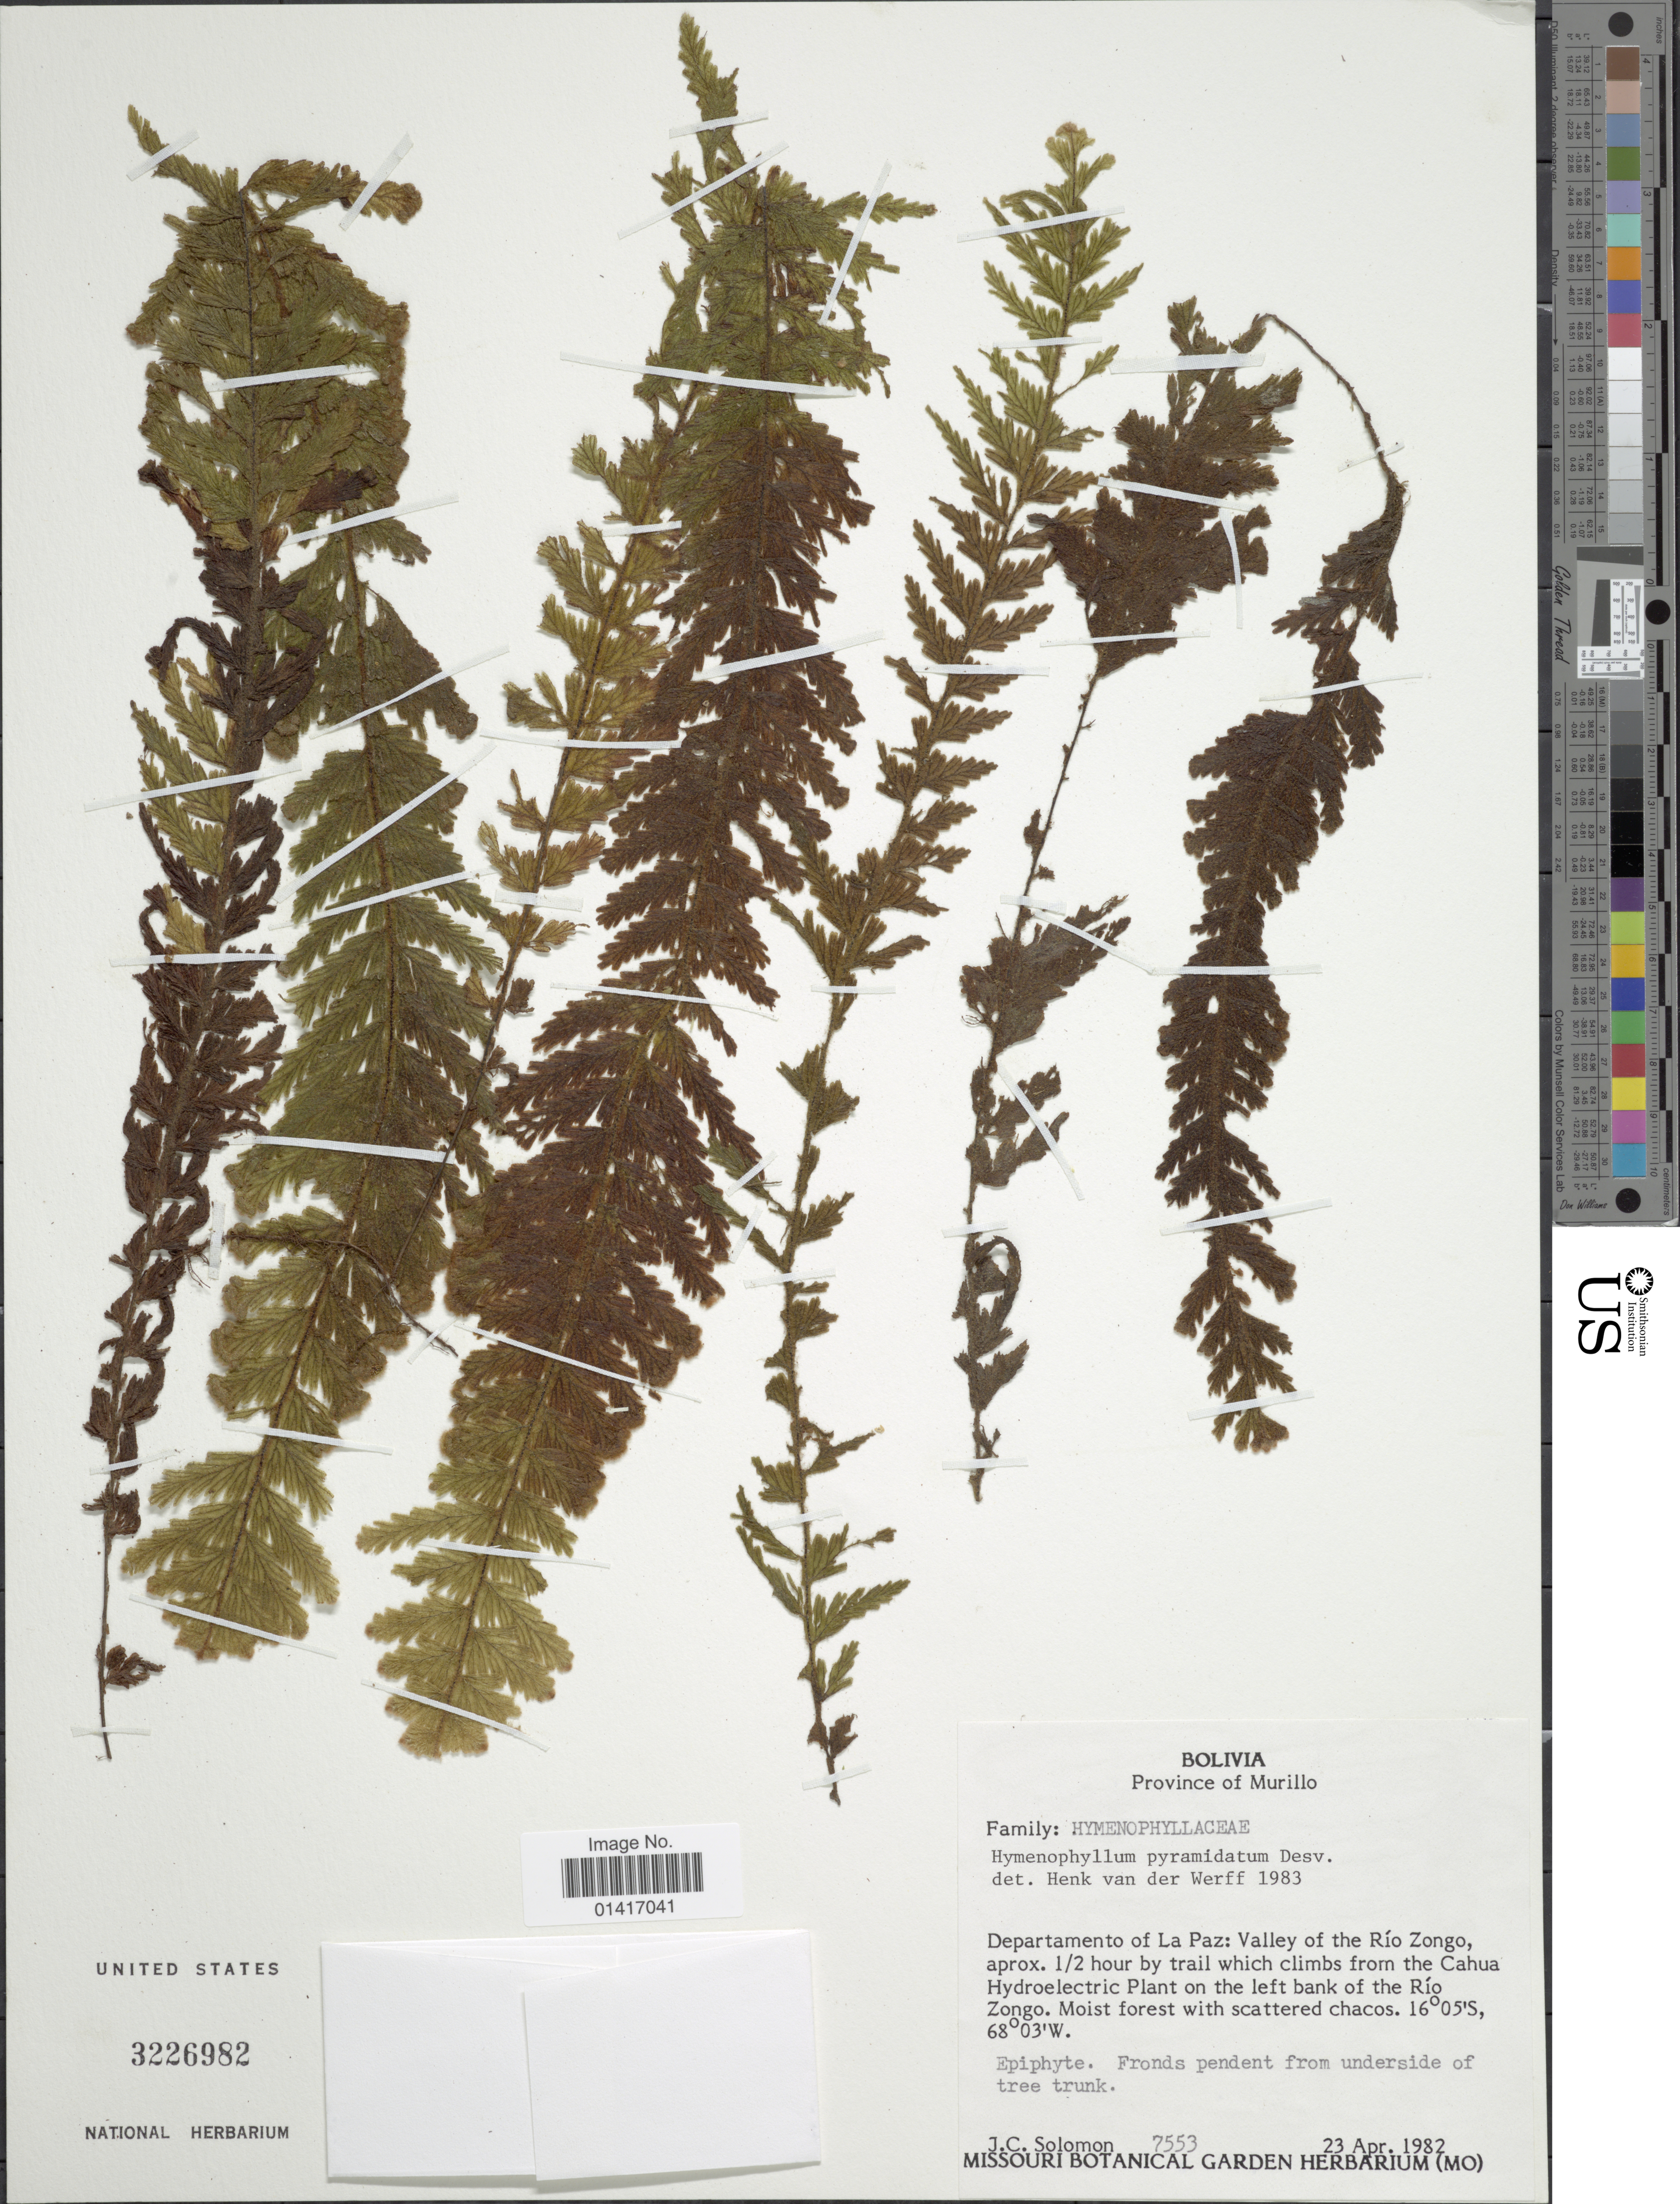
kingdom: Plantae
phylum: Tracheophyta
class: Polypodiopsida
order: Hymenophyllales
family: Hymenophyllaceae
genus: Hymenophyllum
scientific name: Hymenophyllum pyramidatum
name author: Desv.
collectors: J. C. Solomon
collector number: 7553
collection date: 1982-04-23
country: Bolivia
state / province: La Paz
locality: Province of Murillo. Departamento of La Paz: Valley of the Río Zongo, arox. 1/2 hour by trail which climbs from the Cahua Hydroelectric Plant on the left bank of Río Zongo. Moist forest with scattered chacos.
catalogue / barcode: US 3226982